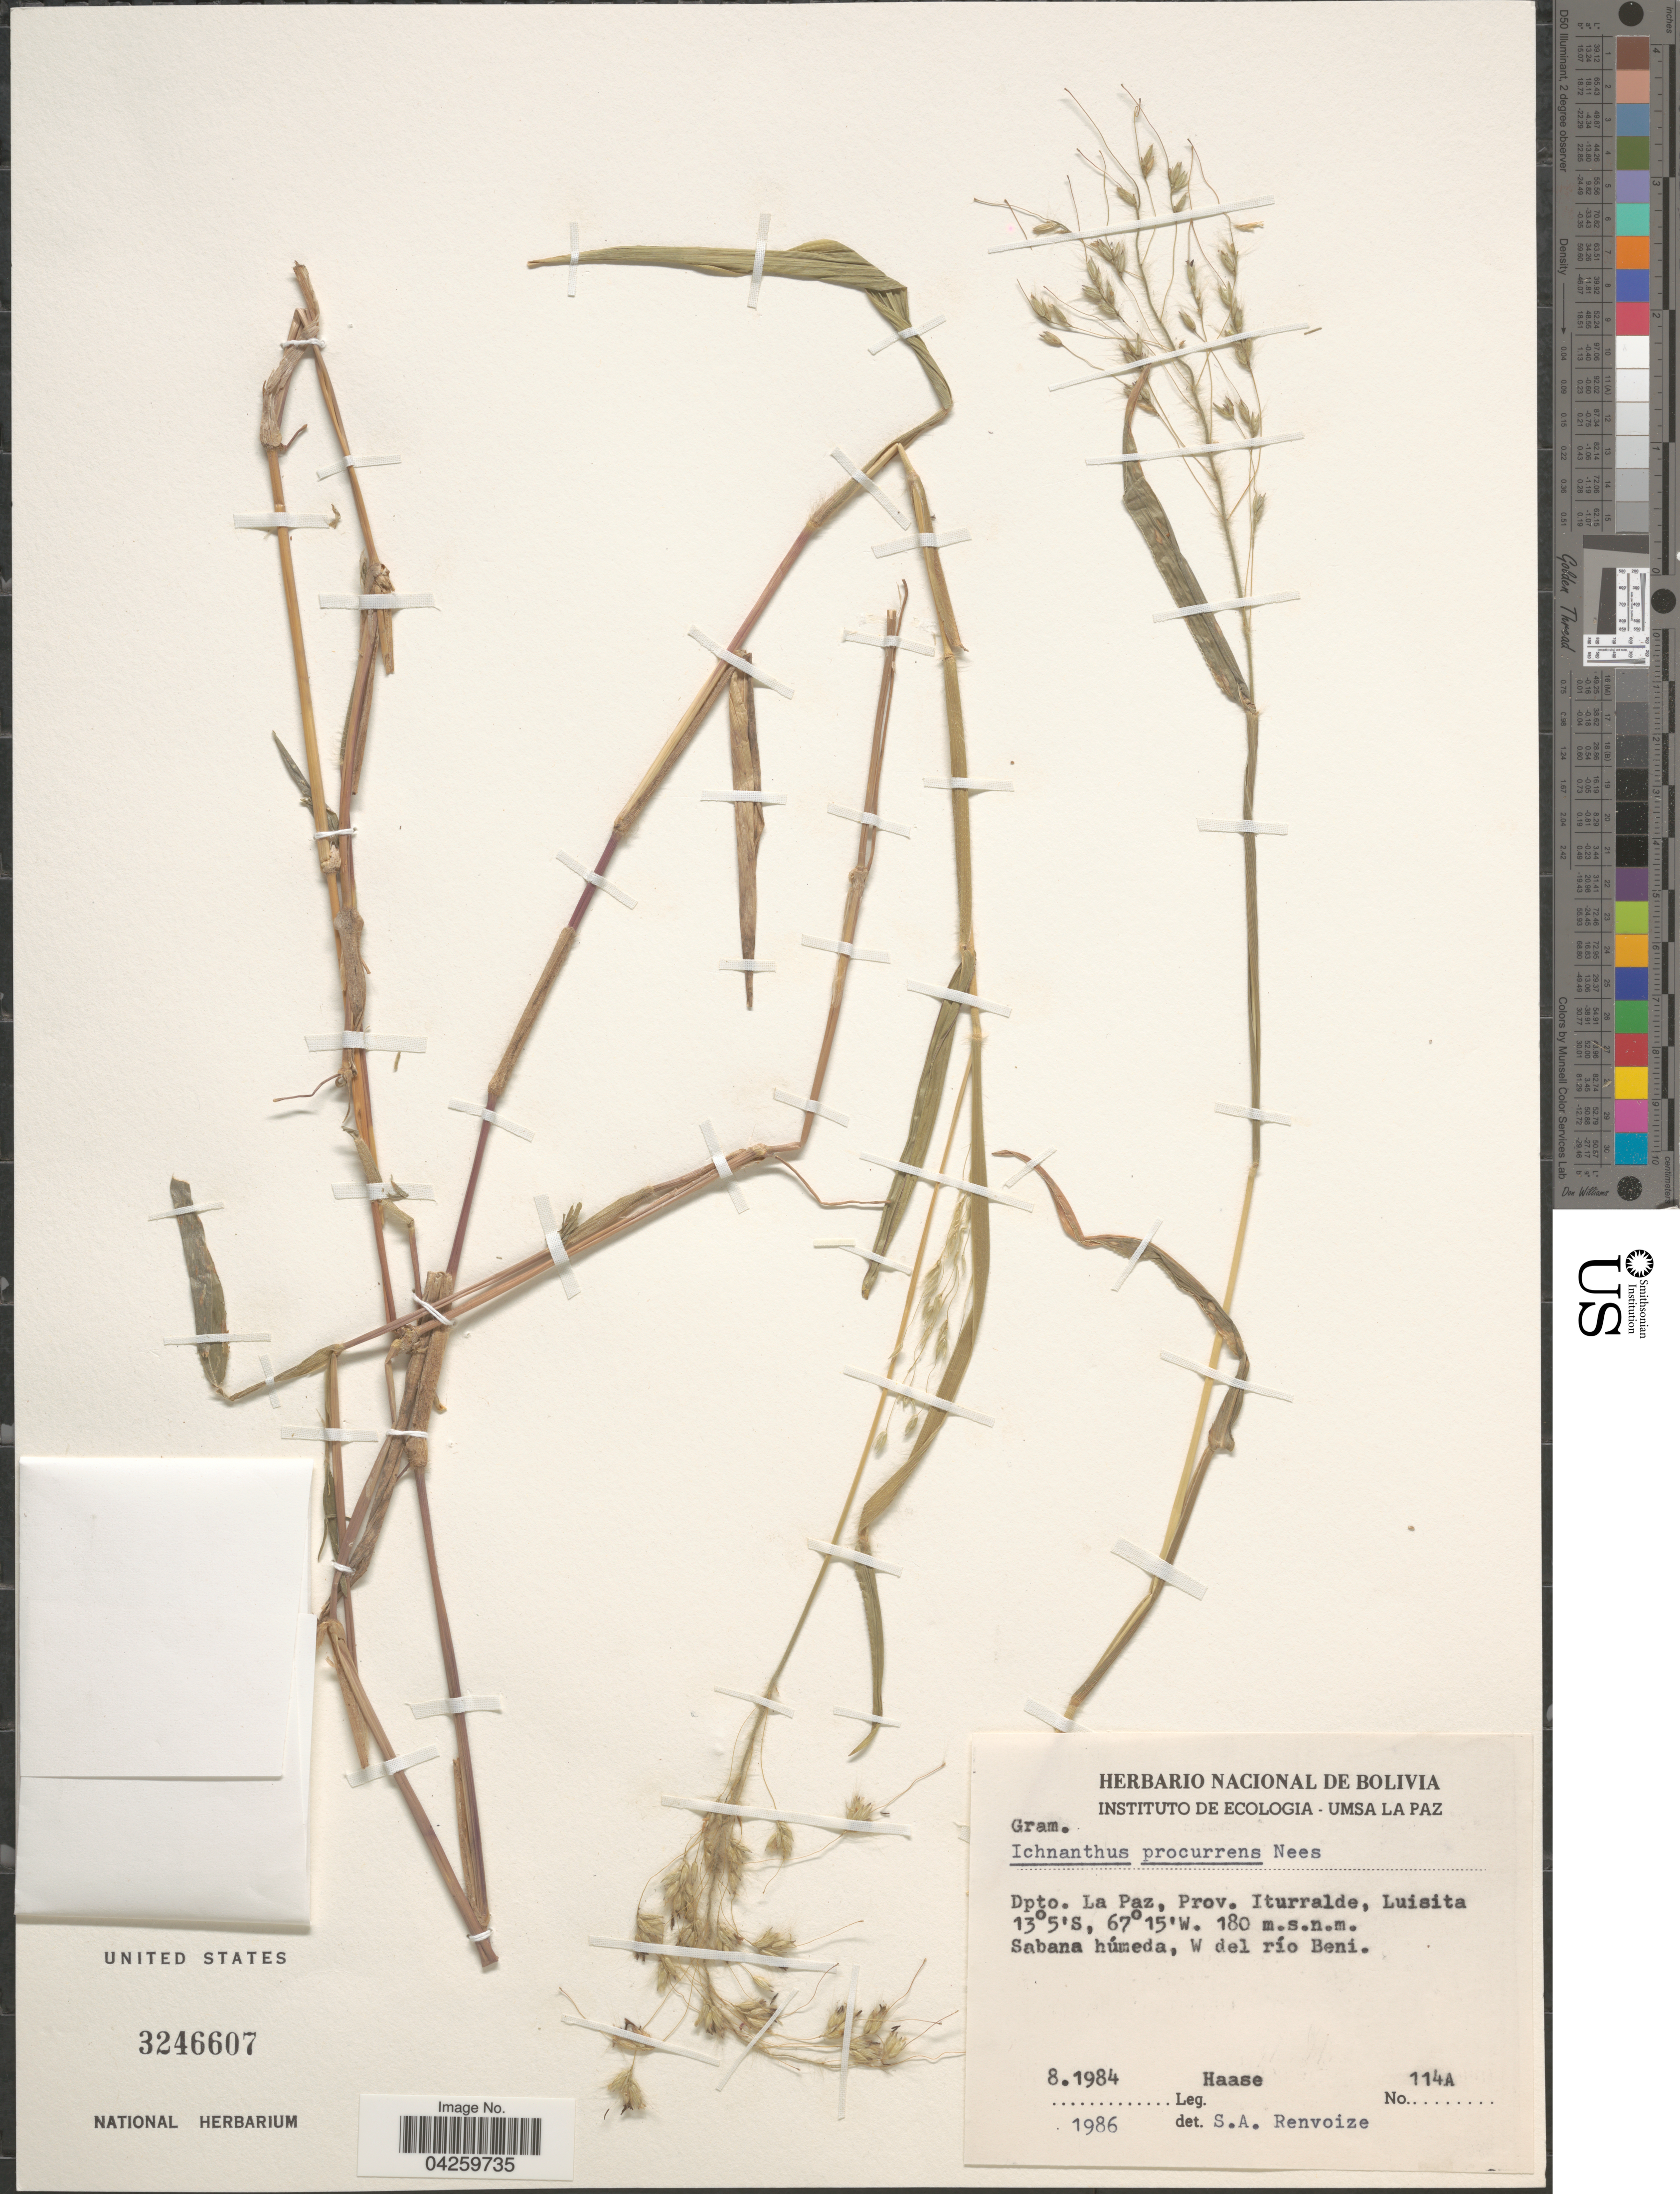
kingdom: Plantae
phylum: Tracheophyta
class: Liliopsida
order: Poales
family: Poaceae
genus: Ichnanthus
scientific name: Ichnanthus procurrens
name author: (Nees ex Trin.) Swallen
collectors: Haase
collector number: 114A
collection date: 1984-08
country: Bolivia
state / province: La Paz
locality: Dpto. La Paz, Prov. Iturralde, Luisita.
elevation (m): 180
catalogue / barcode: US 3246607